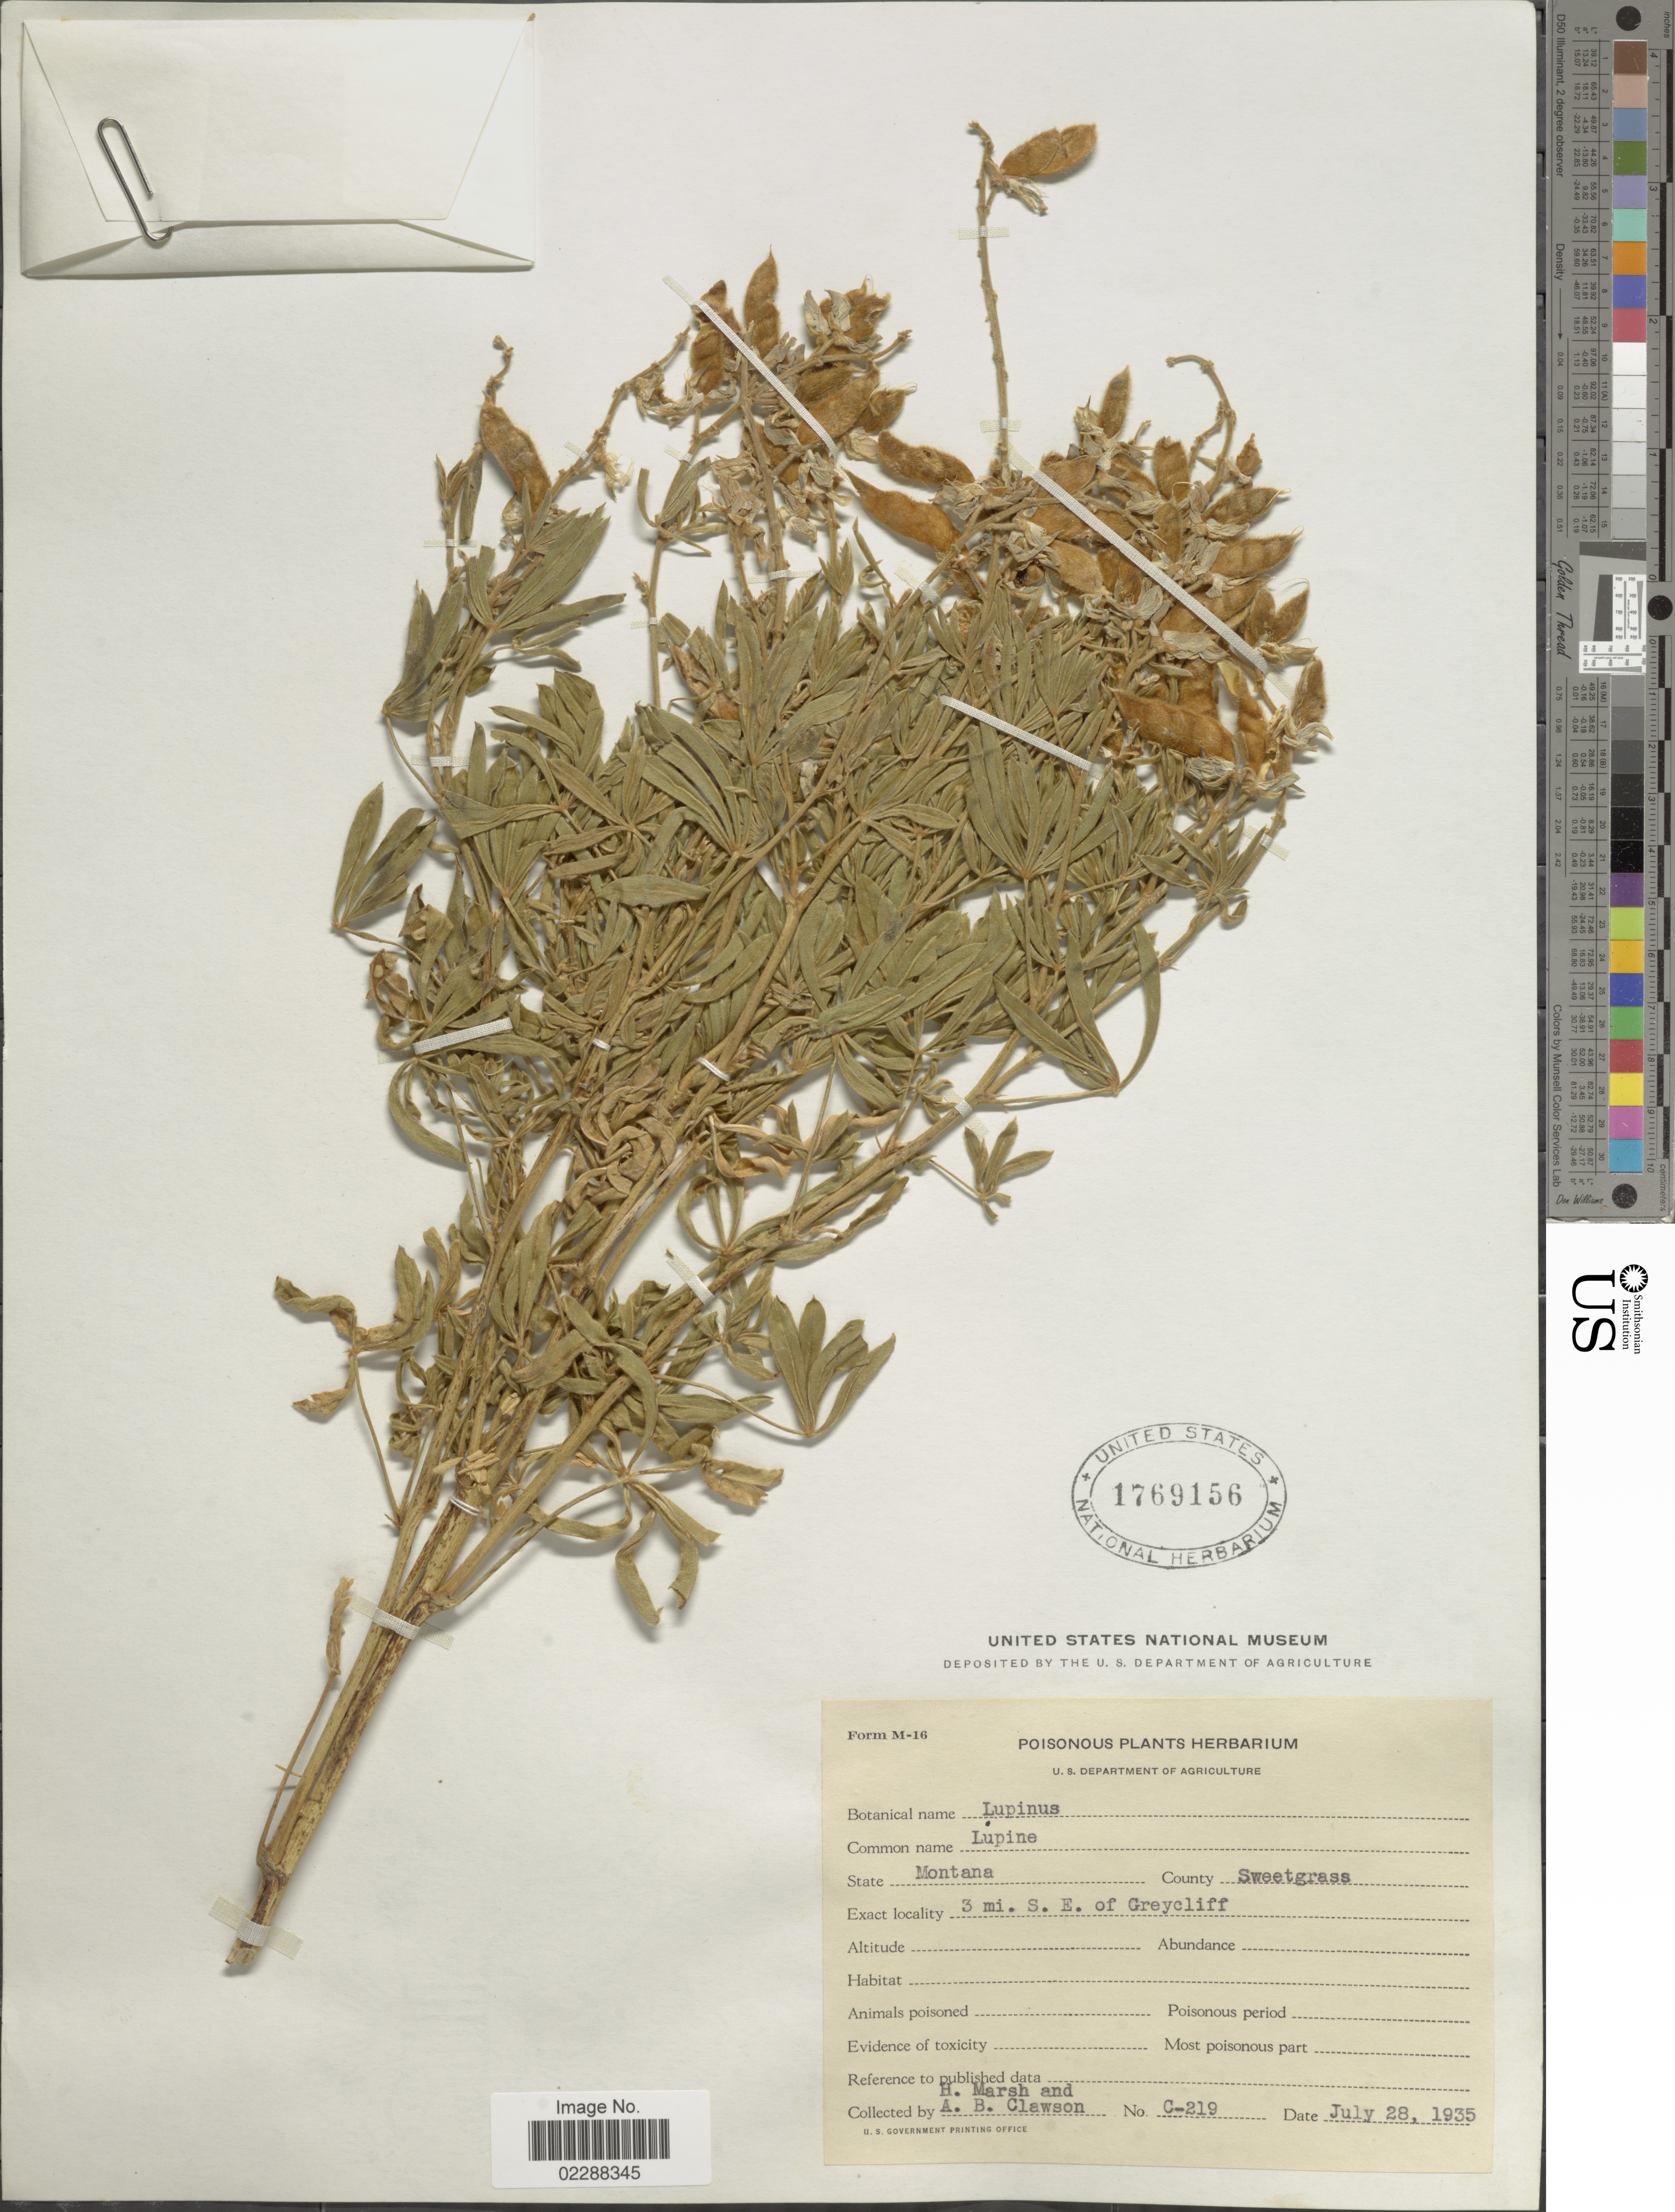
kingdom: Plantae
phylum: Tracheophyta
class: Magnoliopsida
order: Fabales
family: Fabaceae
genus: Lupinus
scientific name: Lupinus sp.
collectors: H. Marsh & A. Clawson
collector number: C-219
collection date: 1935-07-28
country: United States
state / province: Montana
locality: State Montana, County Sweetgrass, 3 mi. S.E. of Greycliff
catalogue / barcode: US 1769156